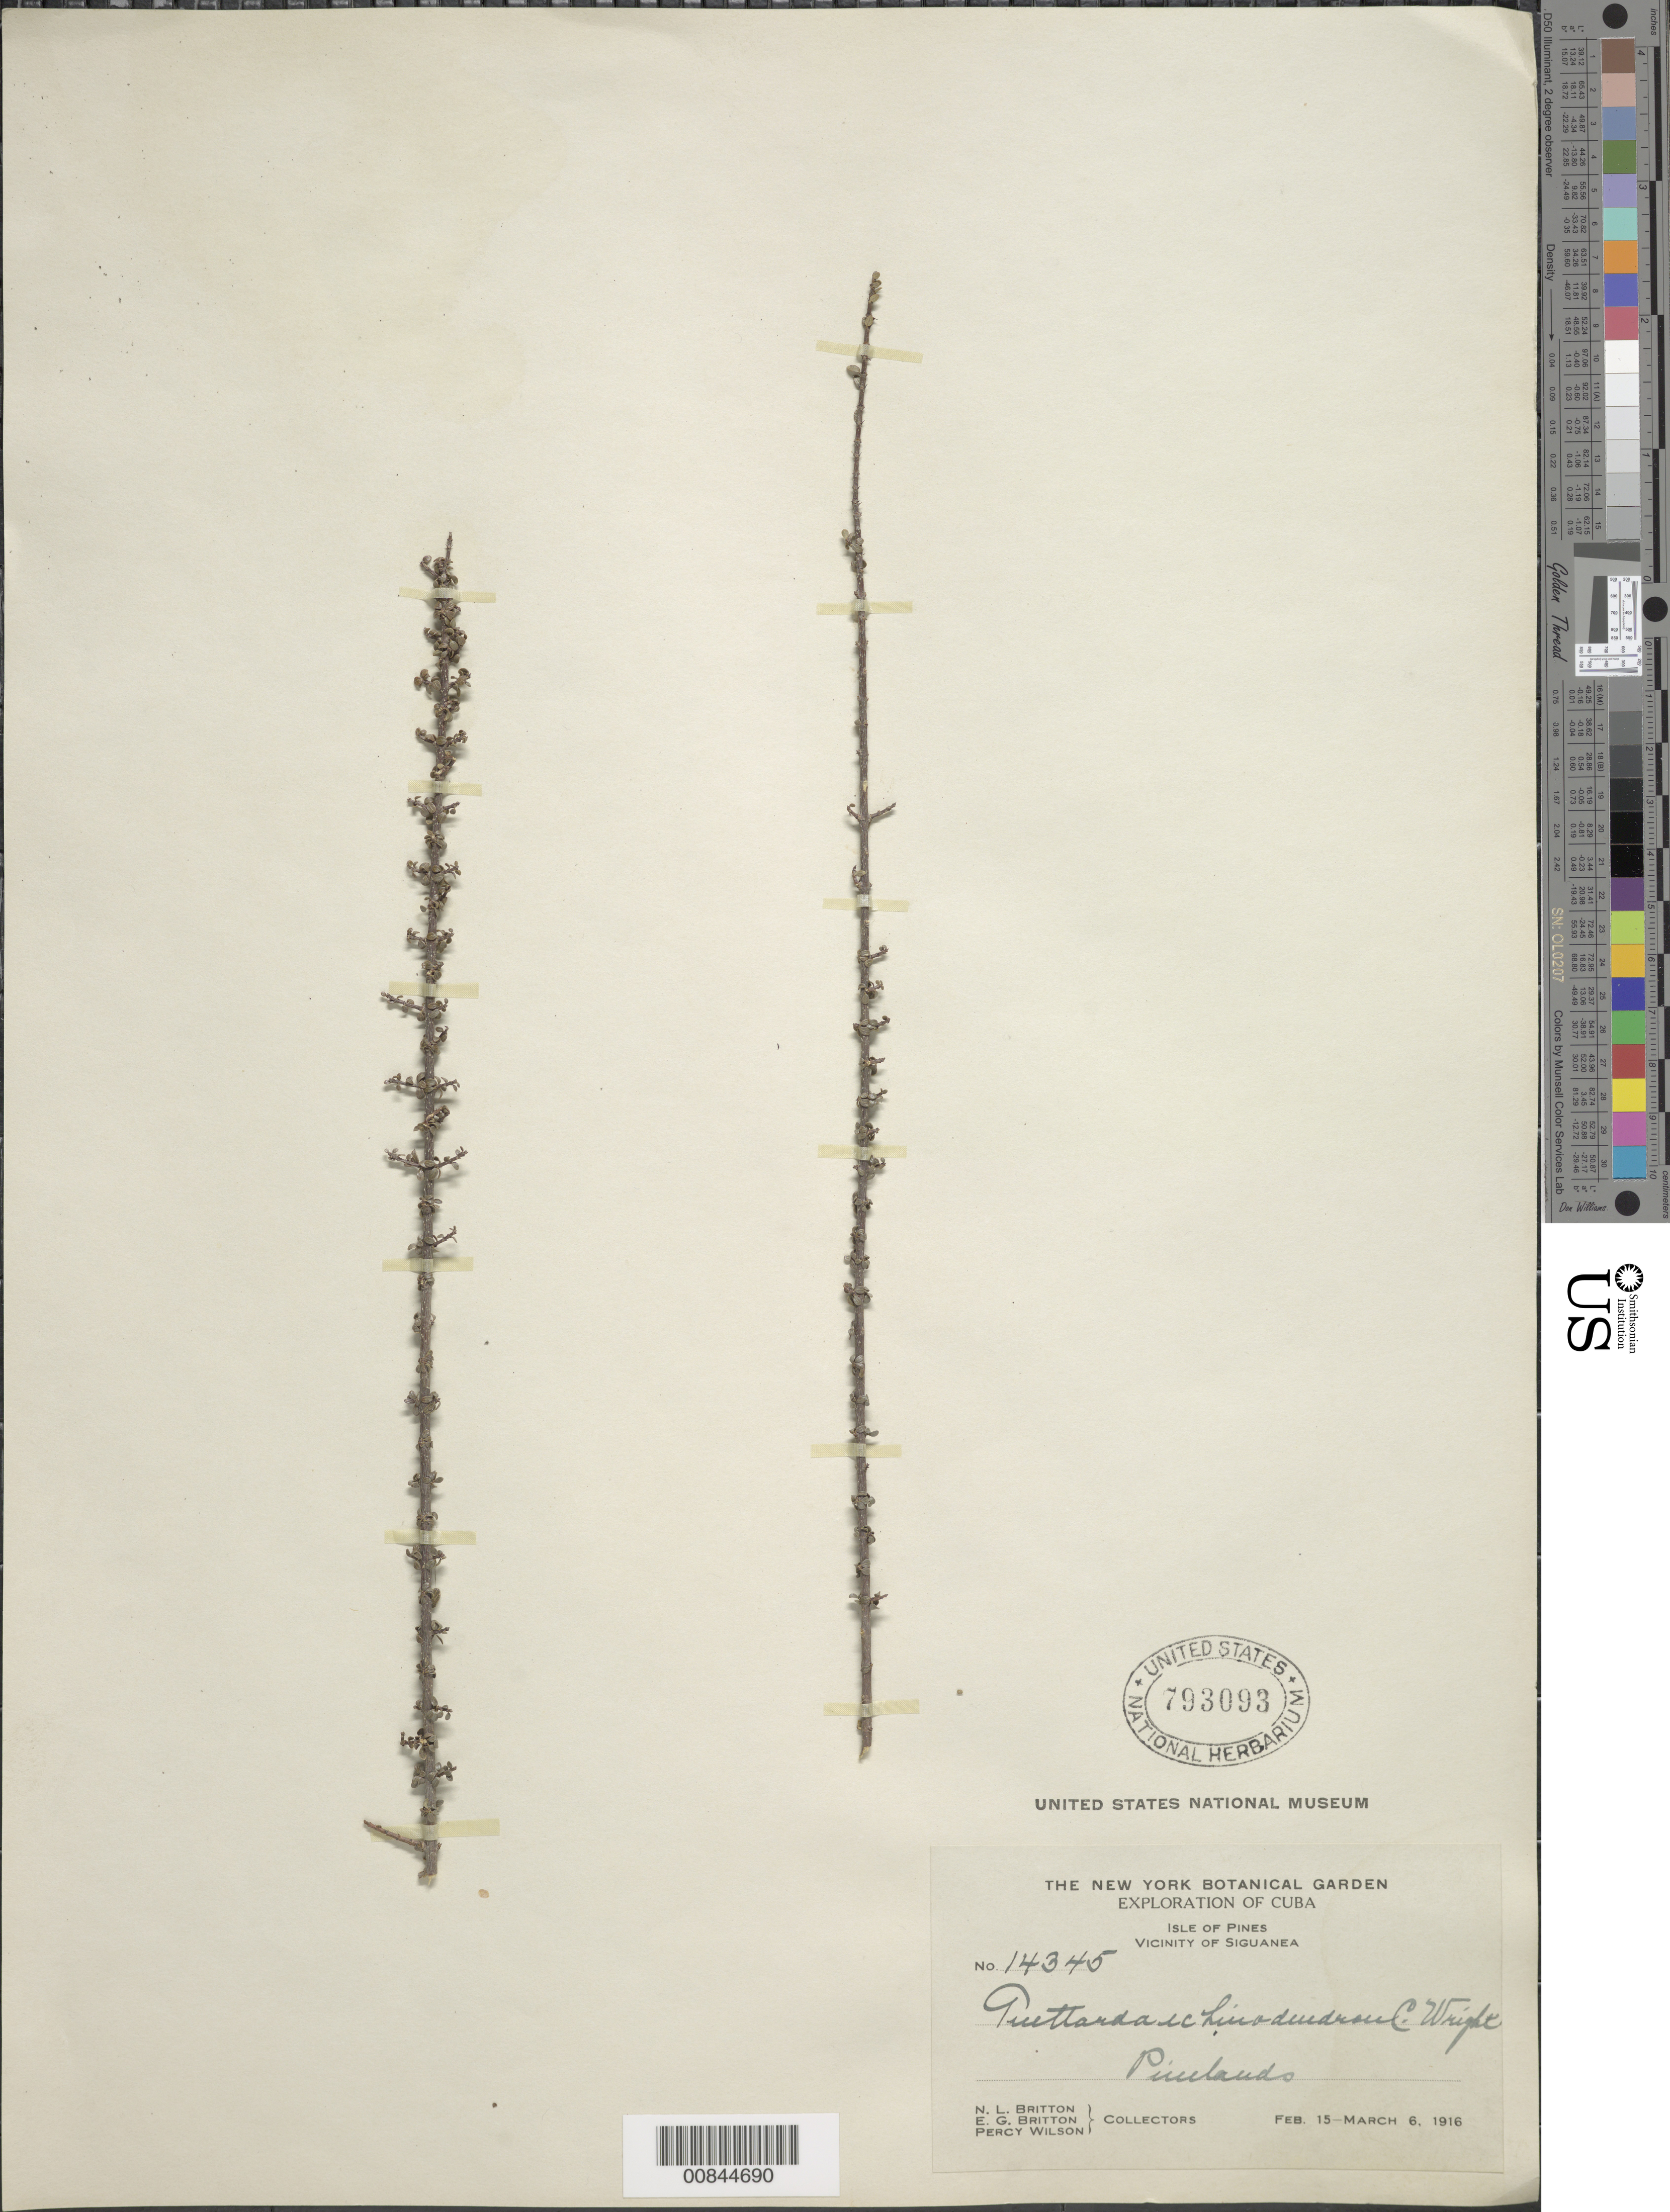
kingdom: Plantae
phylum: Tracheophyta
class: Magnoliopsida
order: Gentianales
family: Rubiaceae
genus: Guettarda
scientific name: Guettarda echinodendron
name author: C. Wright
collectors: N. Britton, E. G. Britton & P. Wilson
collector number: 14345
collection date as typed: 15 Feb 1916 to 06 Mar 1916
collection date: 1916-02-15/1916-03-06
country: Cuba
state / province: Isla de La Juventud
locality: Vicinity of Siguanea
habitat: Pinelands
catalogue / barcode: US 793093